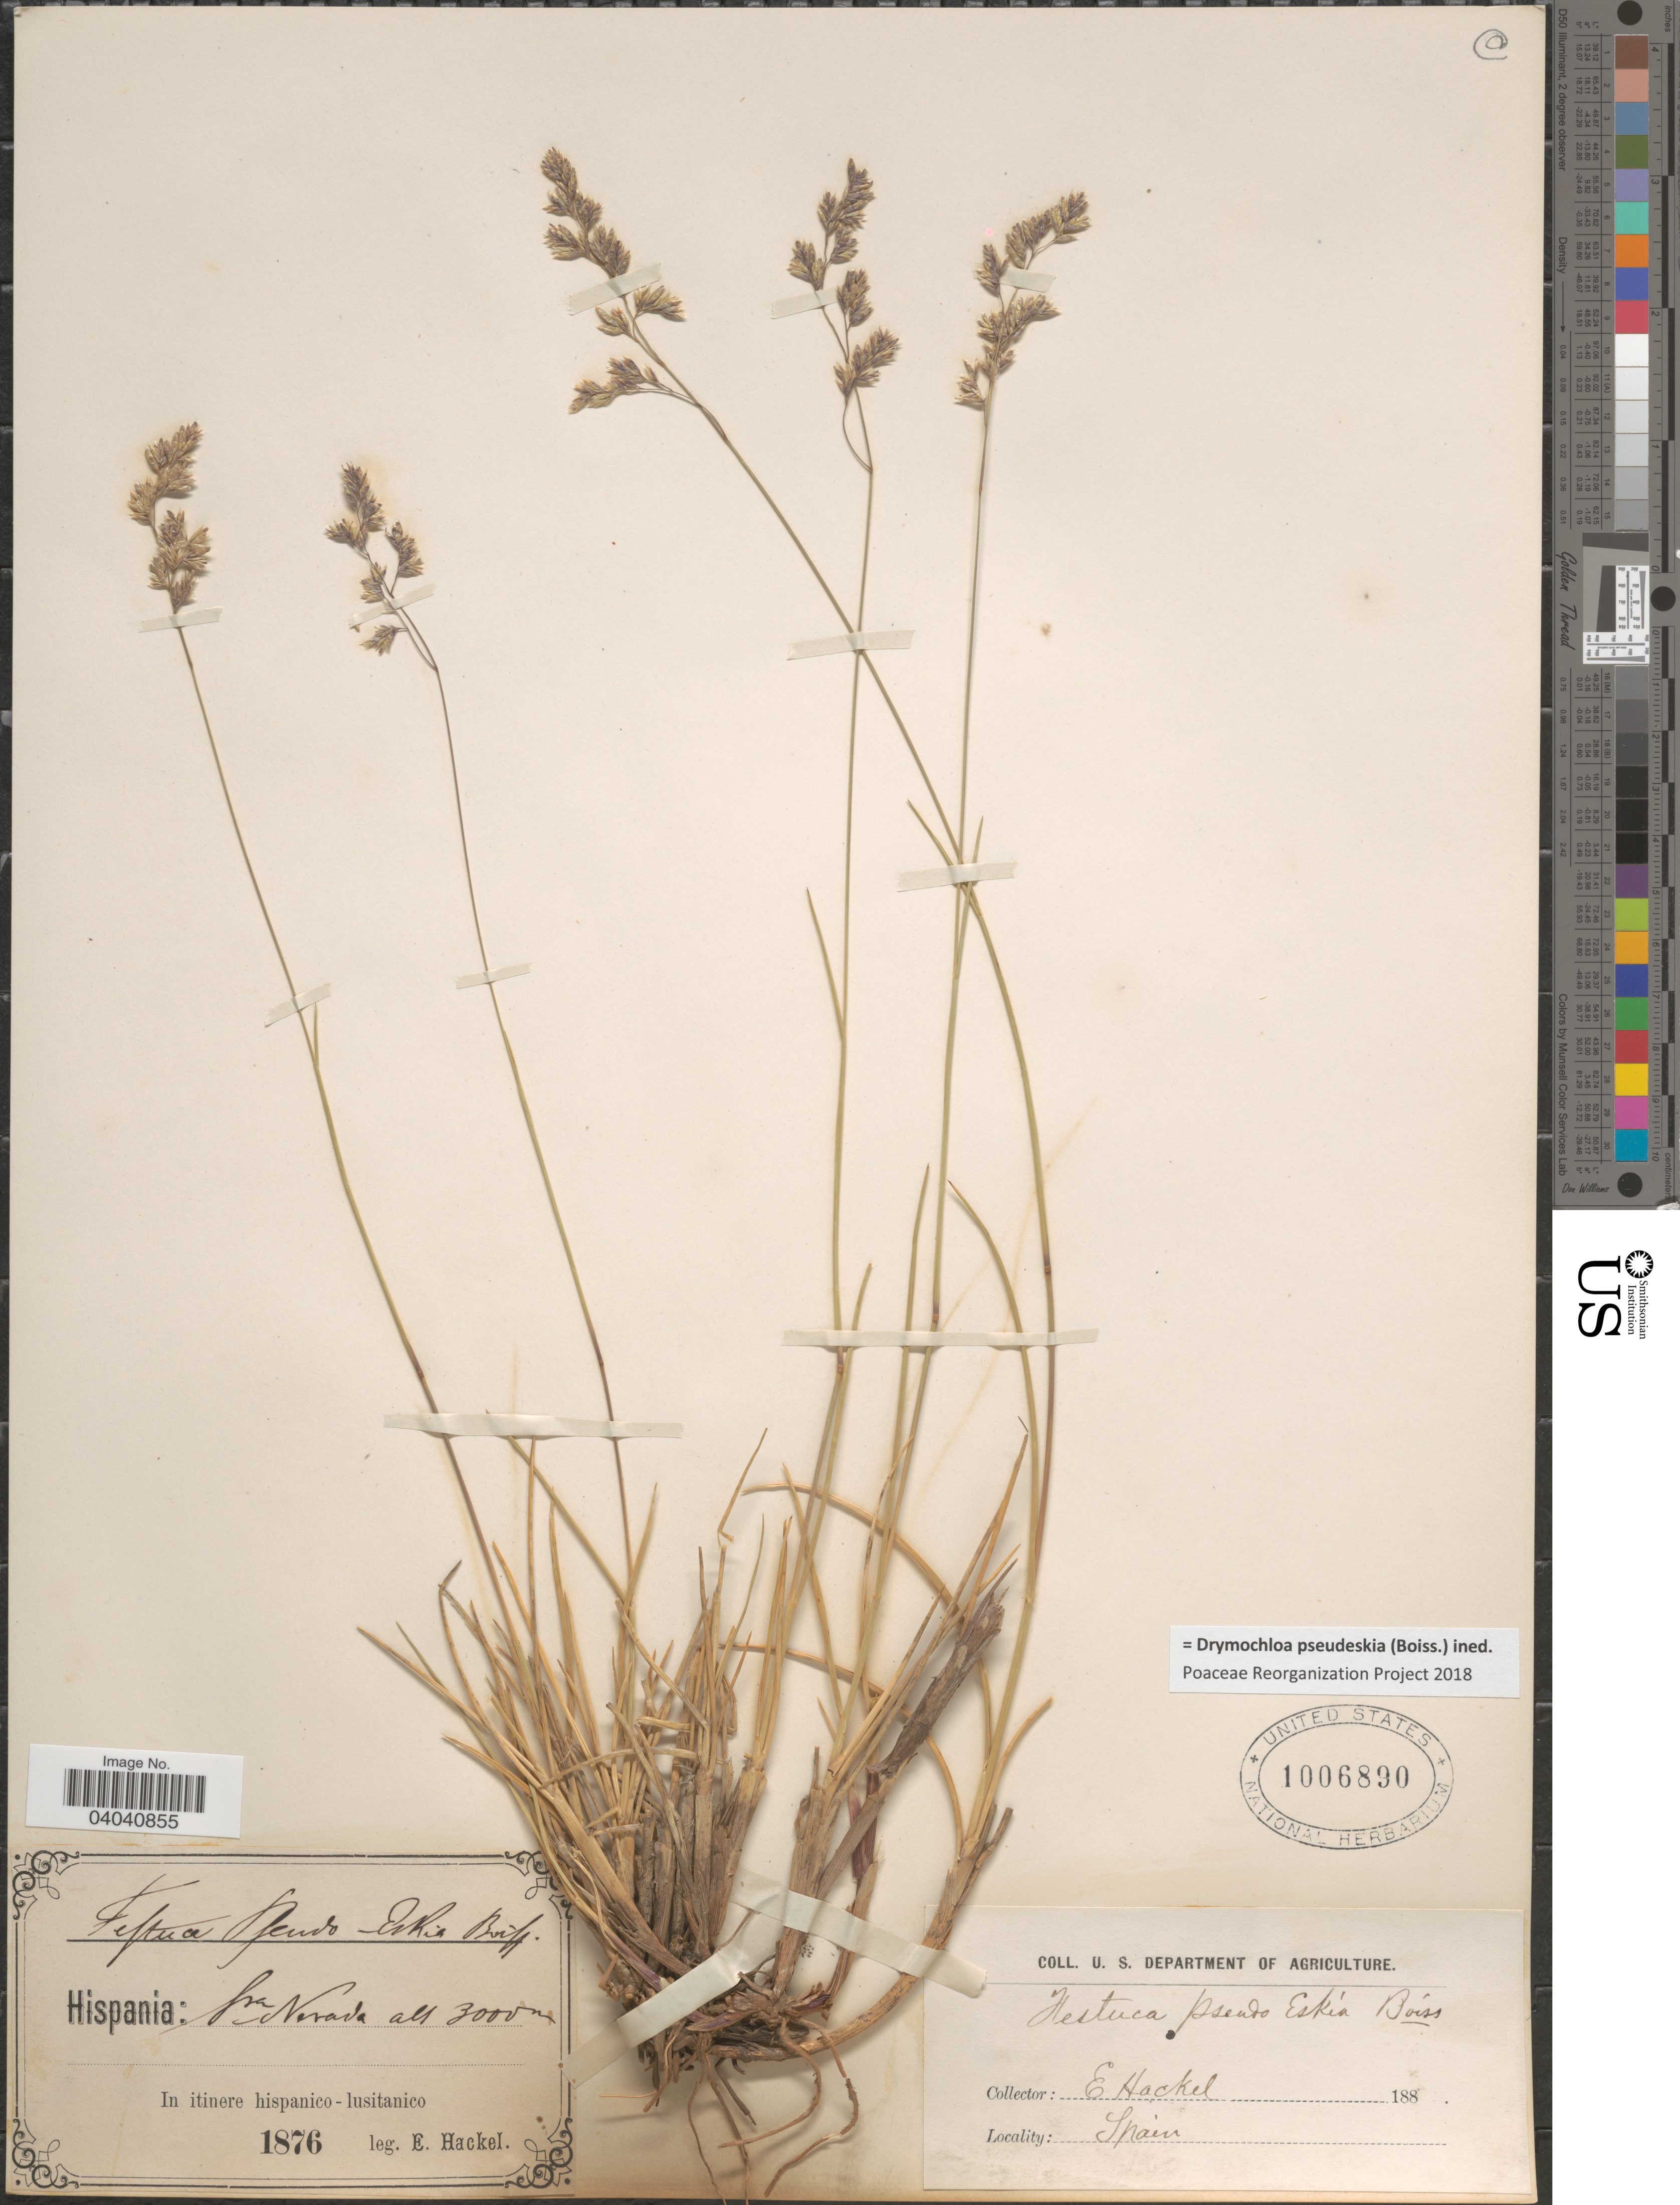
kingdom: Plantae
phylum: Tracheophyta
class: Liliopsida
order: Poales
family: Poaceae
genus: Drymochloa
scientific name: Drymochloa pseudeskia (Boiss.) ined.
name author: (Boiss.)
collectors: E. Hackel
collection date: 1876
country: Spain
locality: Hispania: Sra Nevada. In itinere hispanico-lusitanico.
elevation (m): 3000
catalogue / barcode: US 1006890